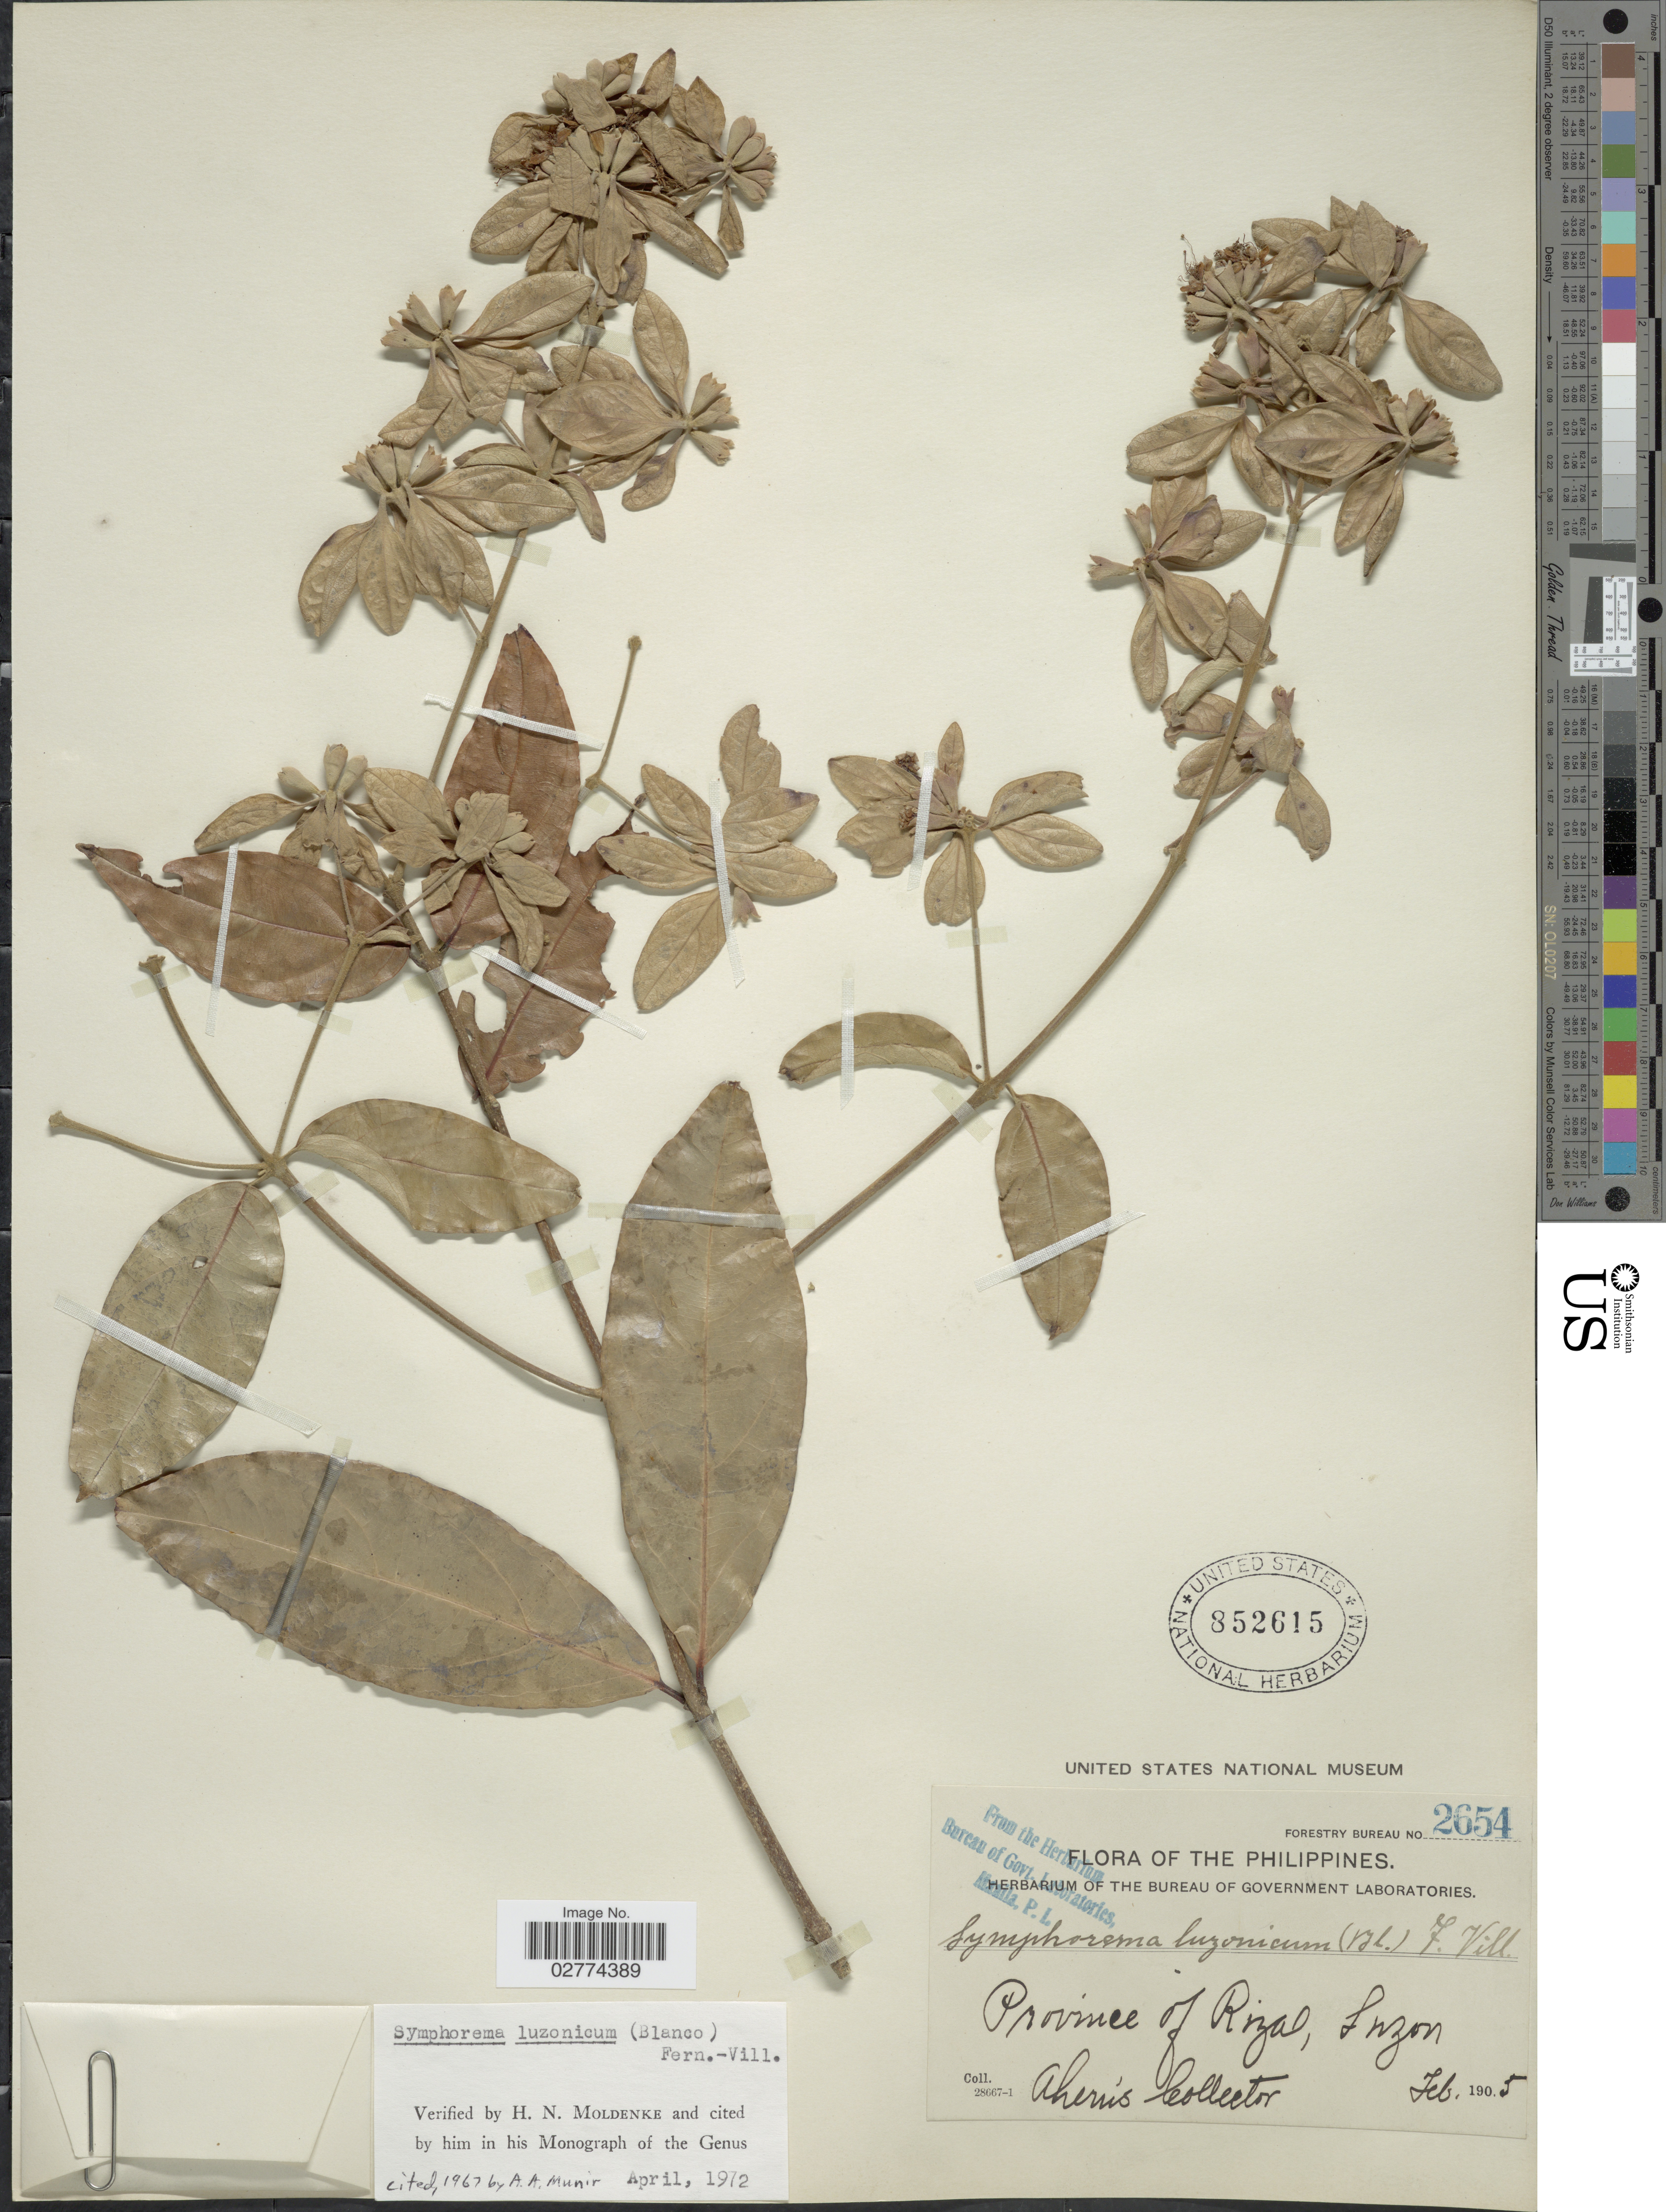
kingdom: Plantae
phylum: Tracheophyta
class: Magnoliopsida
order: Lamiales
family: Lamiaceae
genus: Symphorema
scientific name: Symphorema luzonicum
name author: (Blanco) Fern.-Vill.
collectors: Ahern's collector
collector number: Forestry Bureau2654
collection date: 1905-02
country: Philippines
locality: Province of Rizal, Luzon.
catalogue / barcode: US 852615